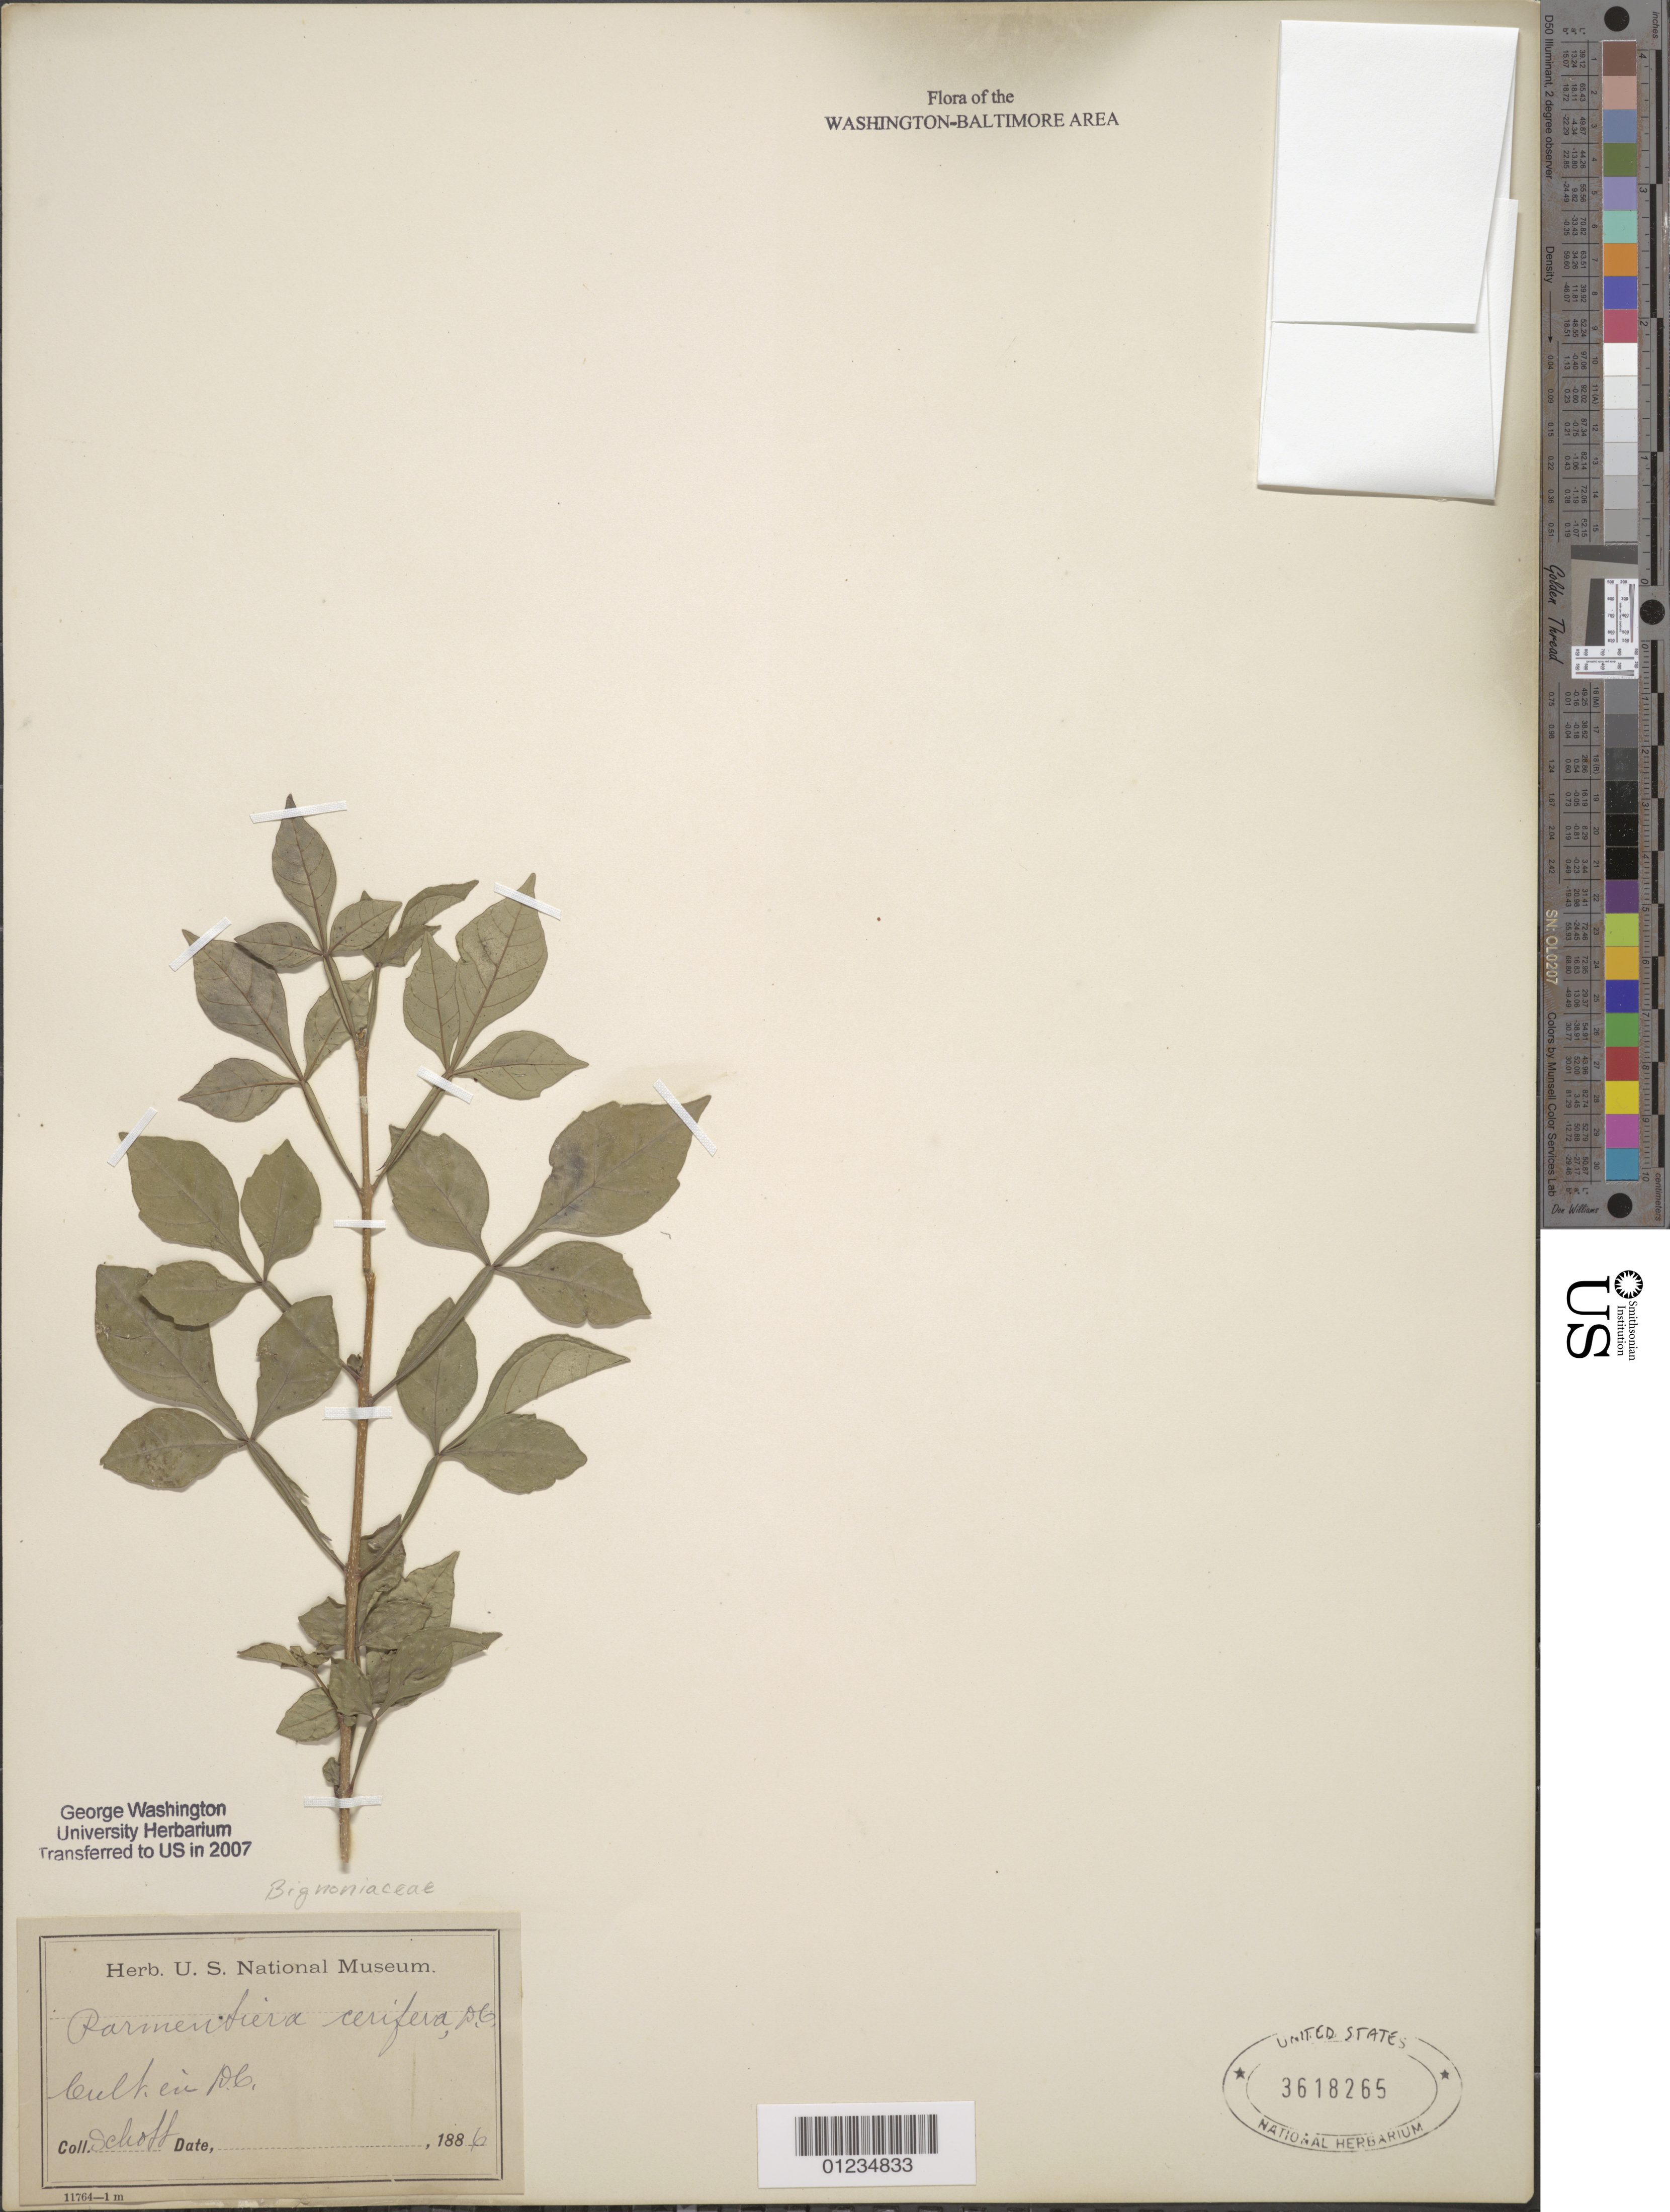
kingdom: Plantae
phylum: Tracheophyta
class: Magnoliopsida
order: Lamiales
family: Bignoniaceae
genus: Parmentiera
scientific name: Parmentiera cereifera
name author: Seem.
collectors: A. Schoff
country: United States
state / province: District of Columbia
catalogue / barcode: US 3618265